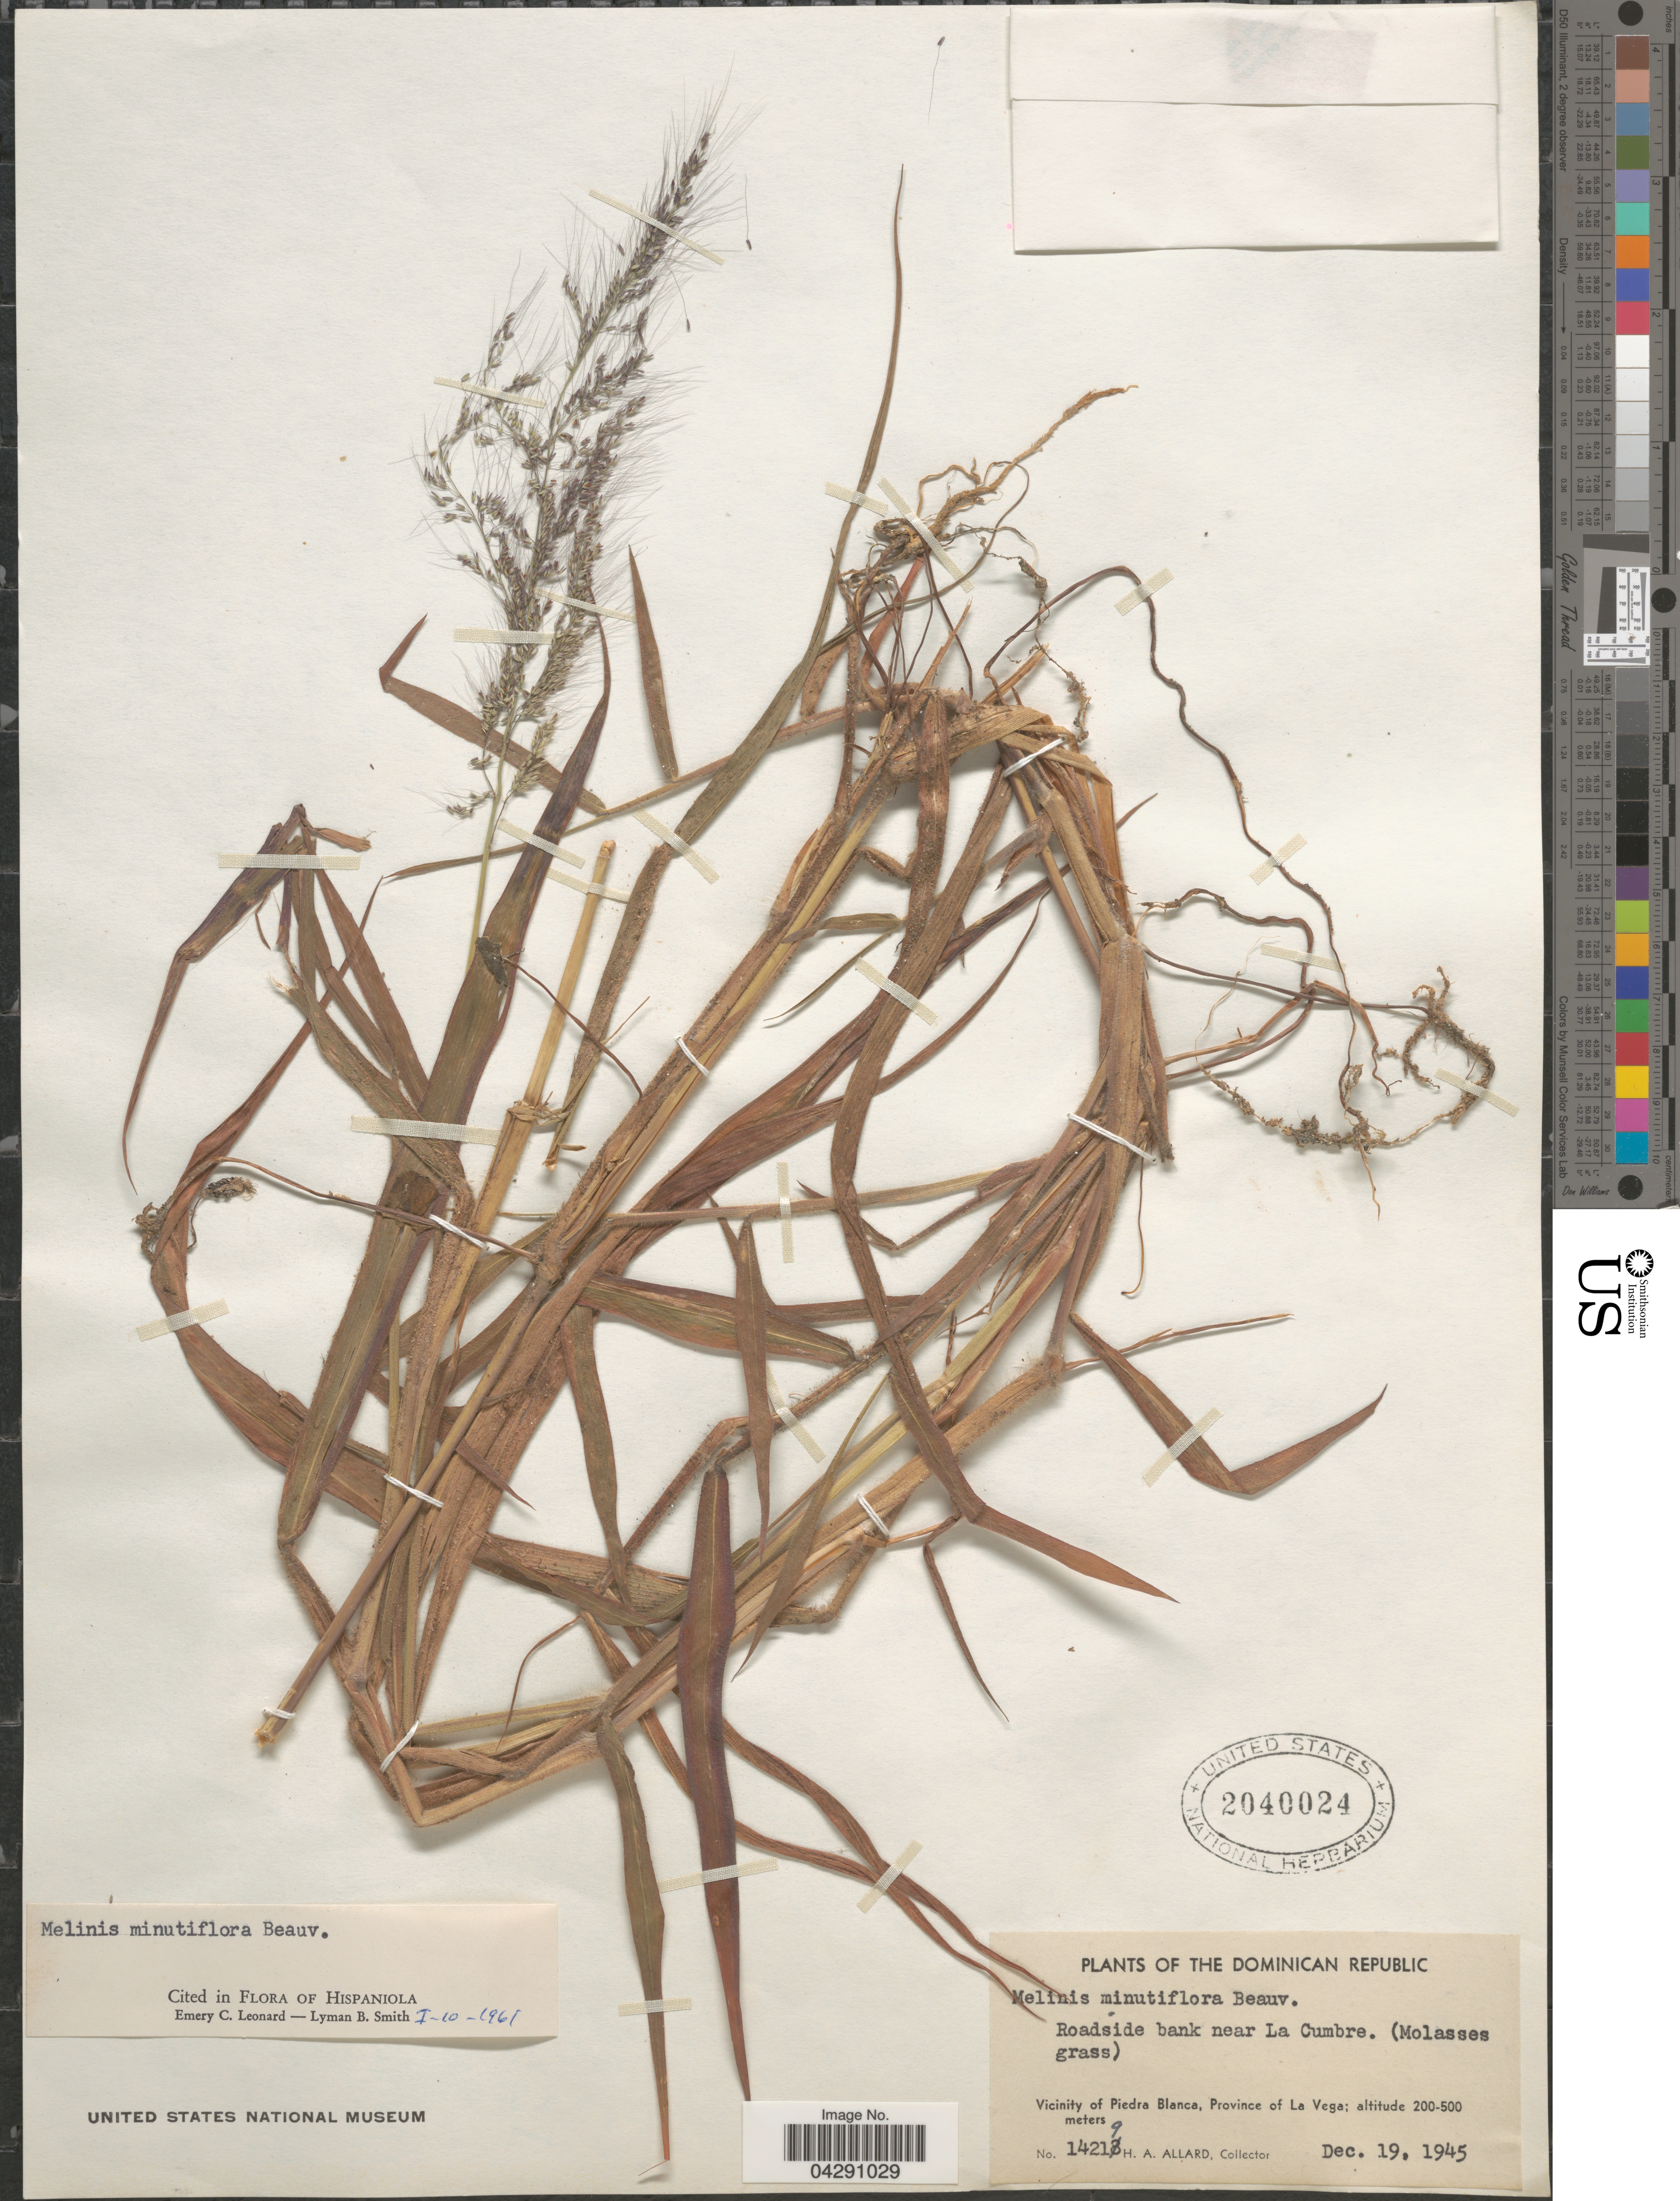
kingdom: Plantae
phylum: Tracheophyta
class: Liliopsida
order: Poales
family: Poaceae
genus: Melinis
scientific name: Melinis minutiflora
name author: P. Beauv.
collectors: H. A. Allard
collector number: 14219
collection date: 1945-12-19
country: Dominican Republic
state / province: La Vega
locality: Roadside bank near La Cumbre. Vicinity of Piedra Blanca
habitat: roadside bank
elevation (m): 200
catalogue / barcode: US 2040024